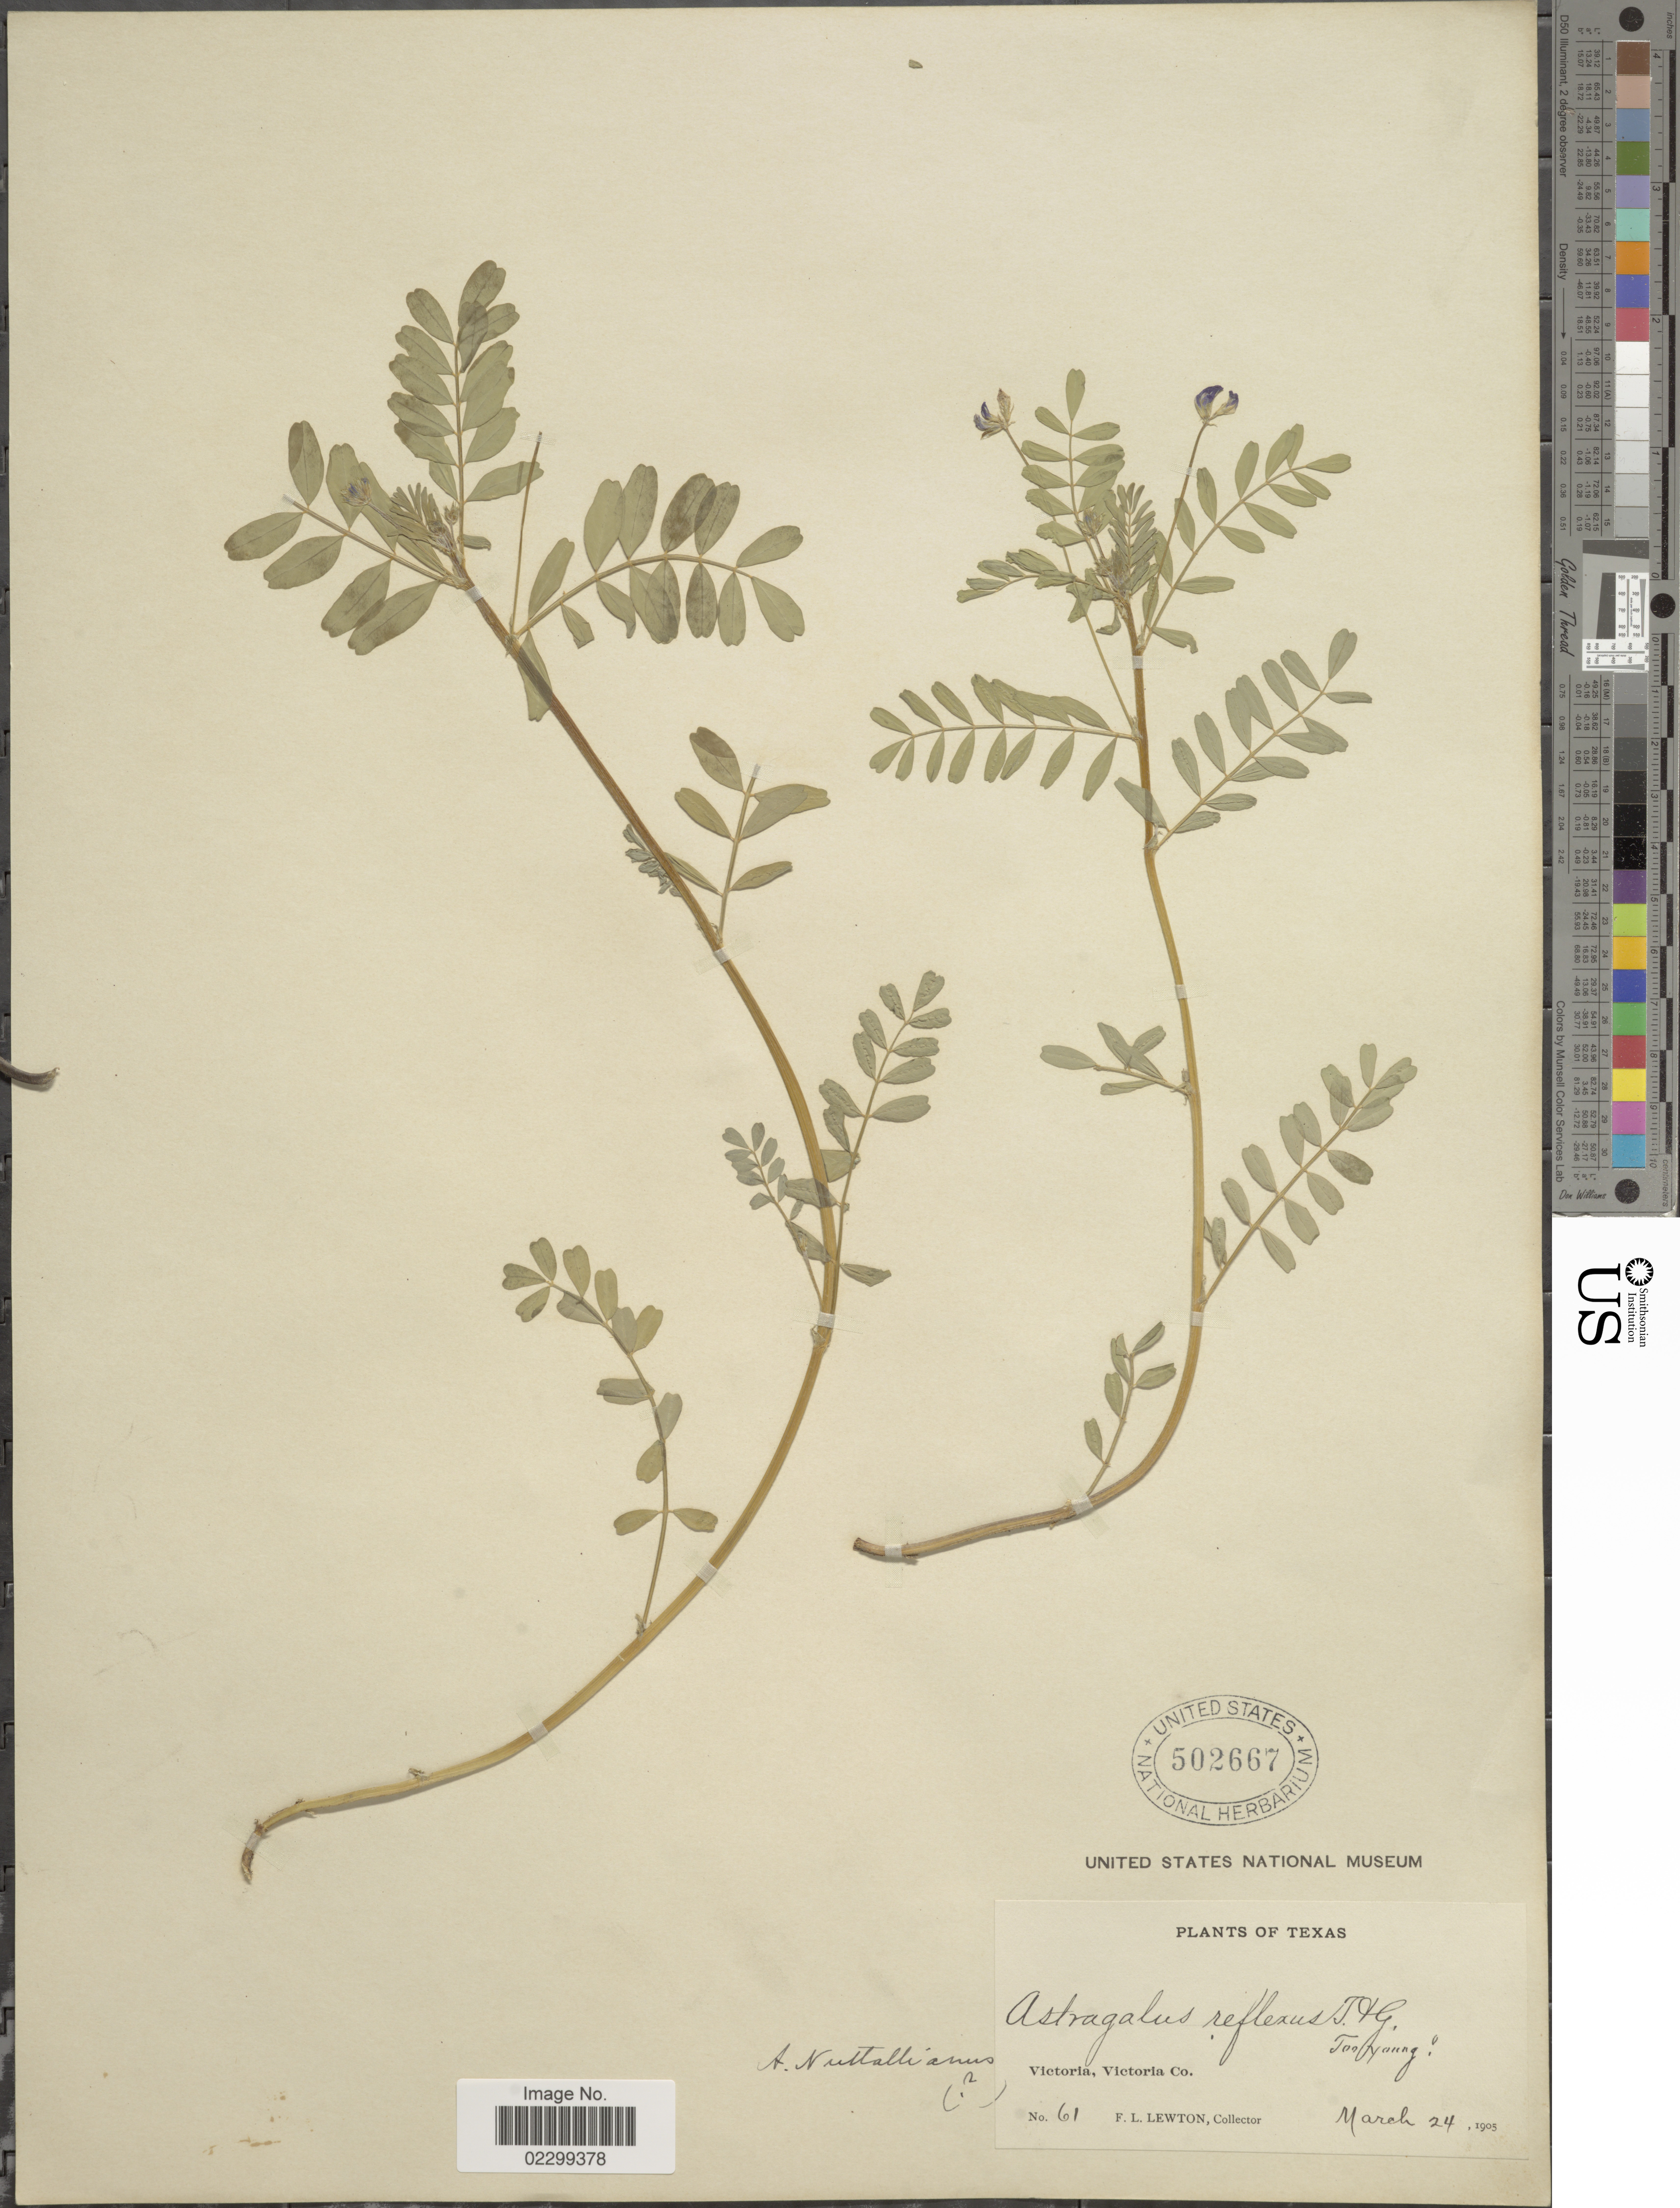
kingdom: Plantae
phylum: Tracheophyta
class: Magnoliopsida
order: Fabales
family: Fabaceae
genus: Astragalus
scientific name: Astragalus austrinus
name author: (Small) O.E. Schulz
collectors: F. L. Lewton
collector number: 61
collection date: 1905-03-24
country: United States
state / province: Texas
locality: Victoria, Victoria Co.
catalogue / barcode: US 502667